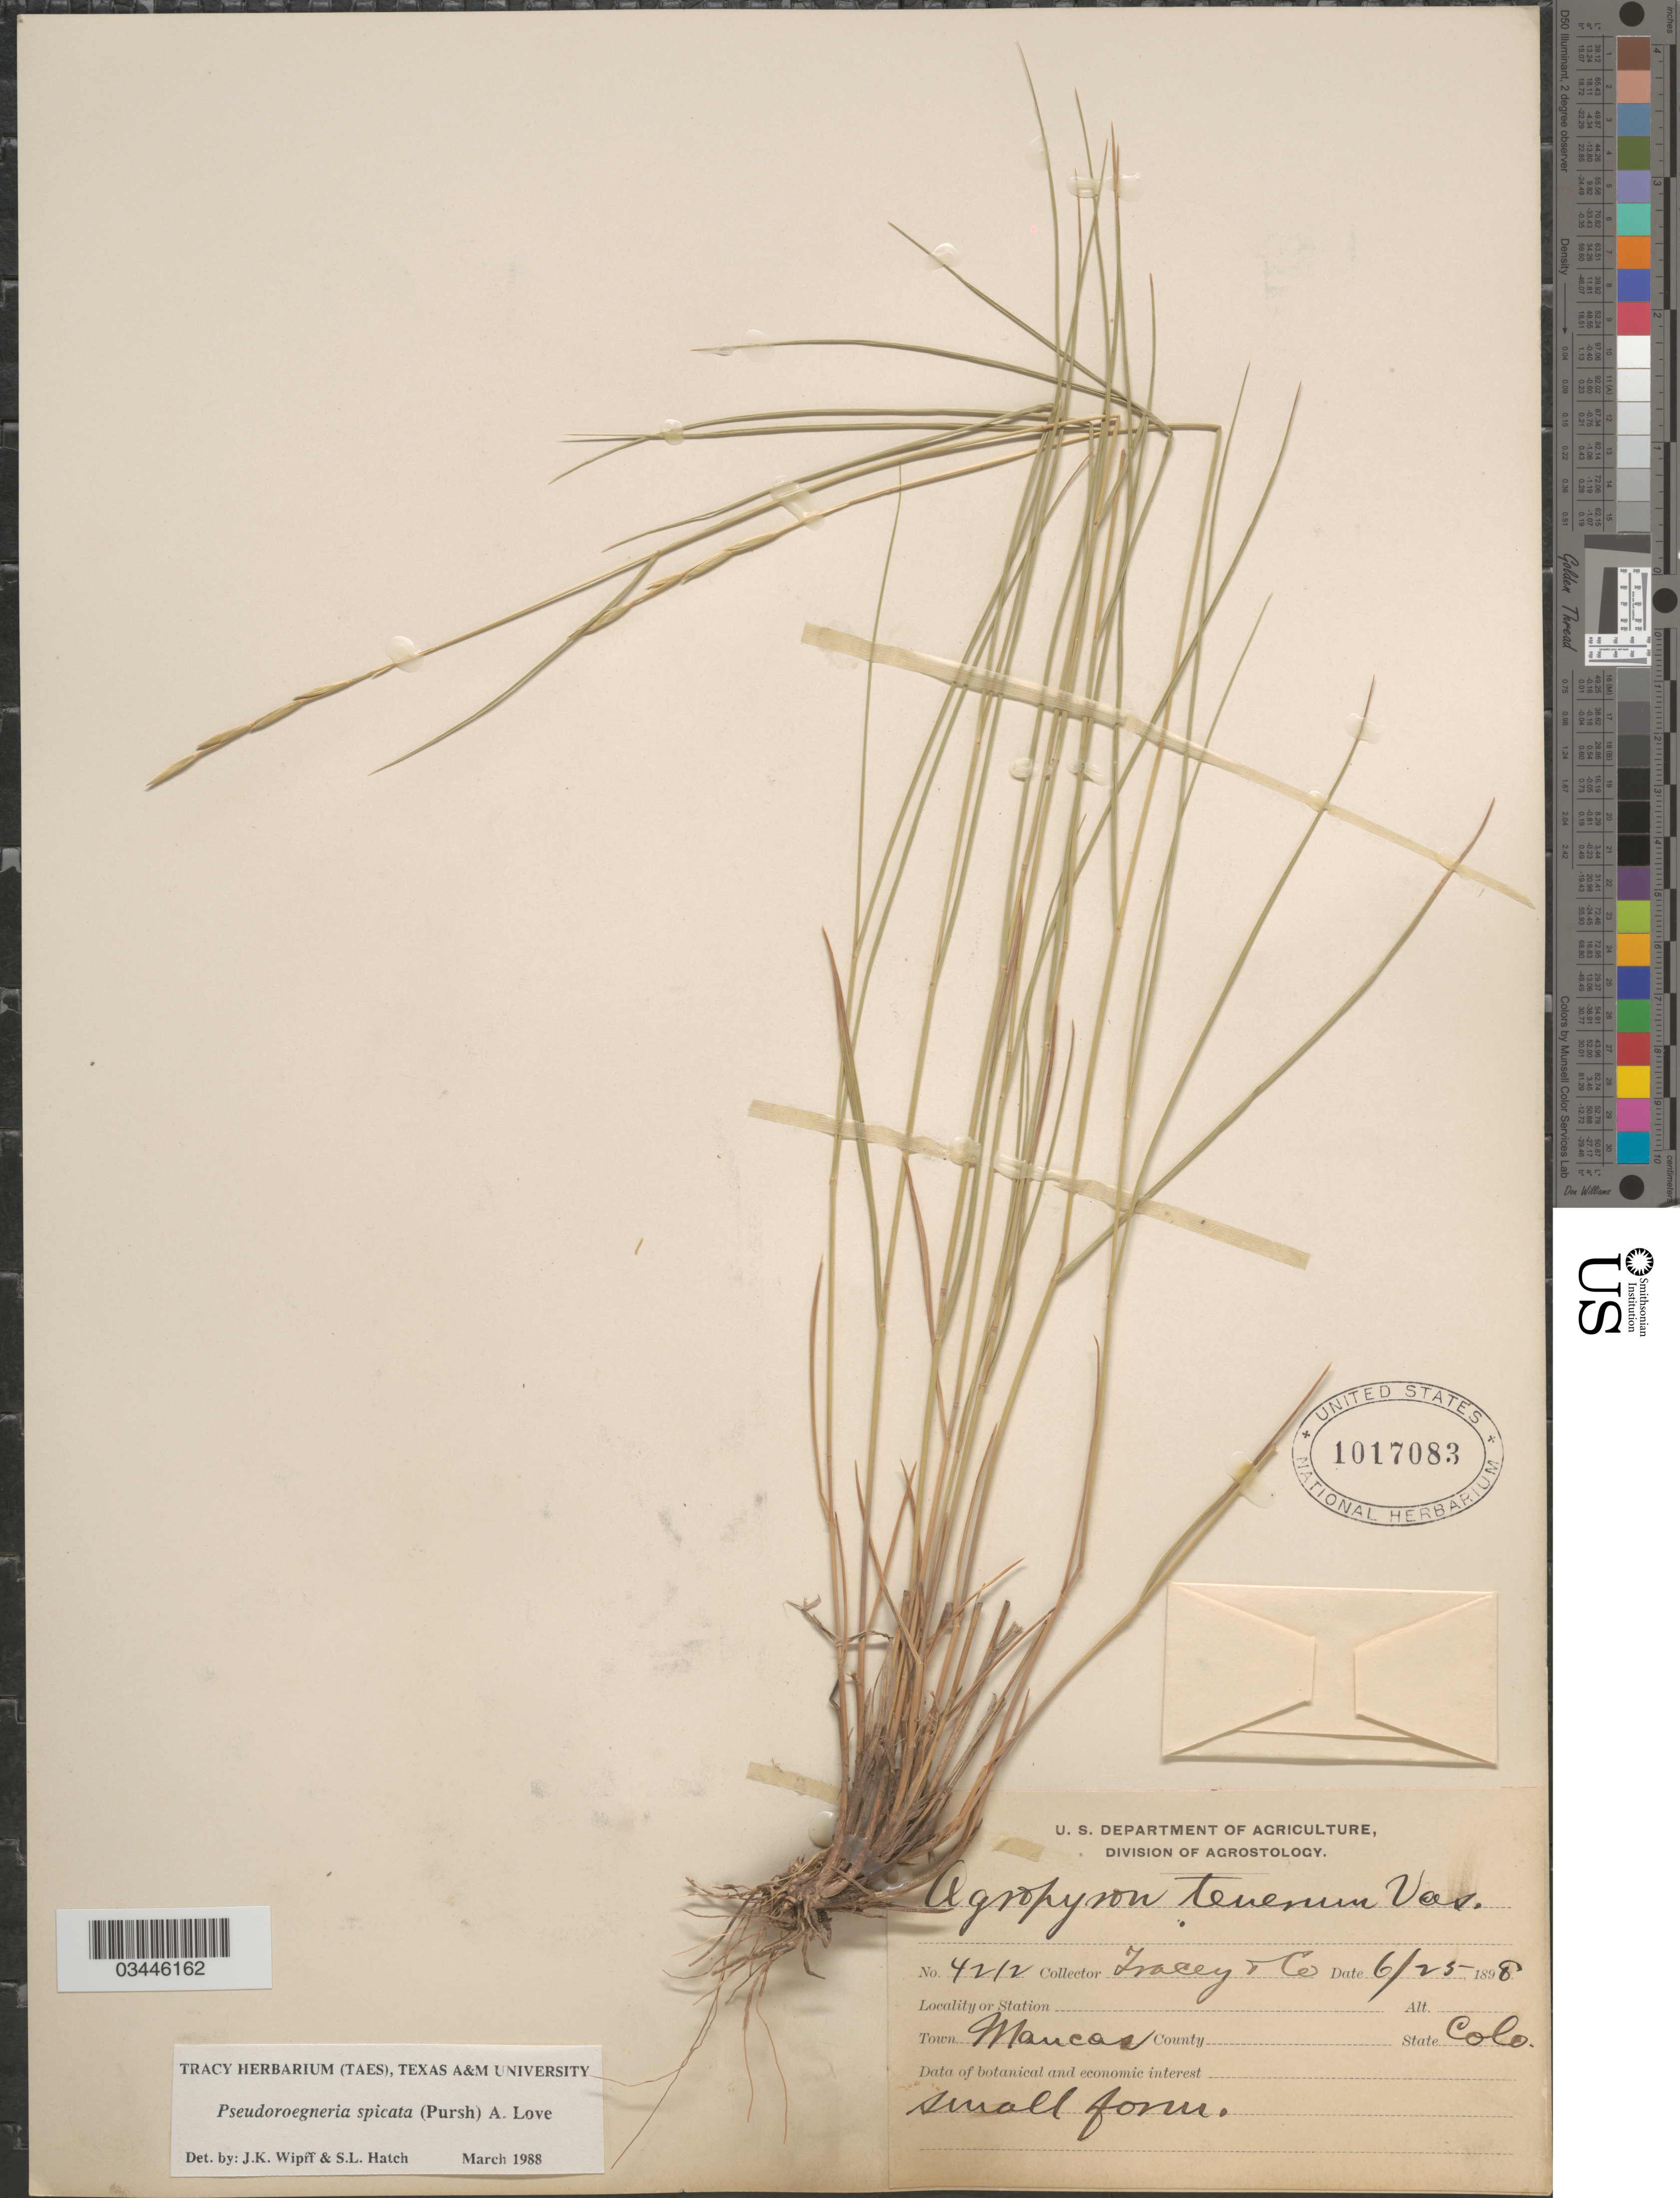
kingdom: Plantae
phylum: Tracheophyta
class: Liliopsida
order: Poales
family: Poaceae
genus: Pseudoroegneria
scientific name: Pseudoroegneria spicata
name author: (Pursh) Á. Löve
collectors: Tracey & et al.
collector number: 4212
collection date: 1898-06-25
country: United States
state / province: Colorado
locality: Town Mancas.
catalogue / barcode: US 1017083